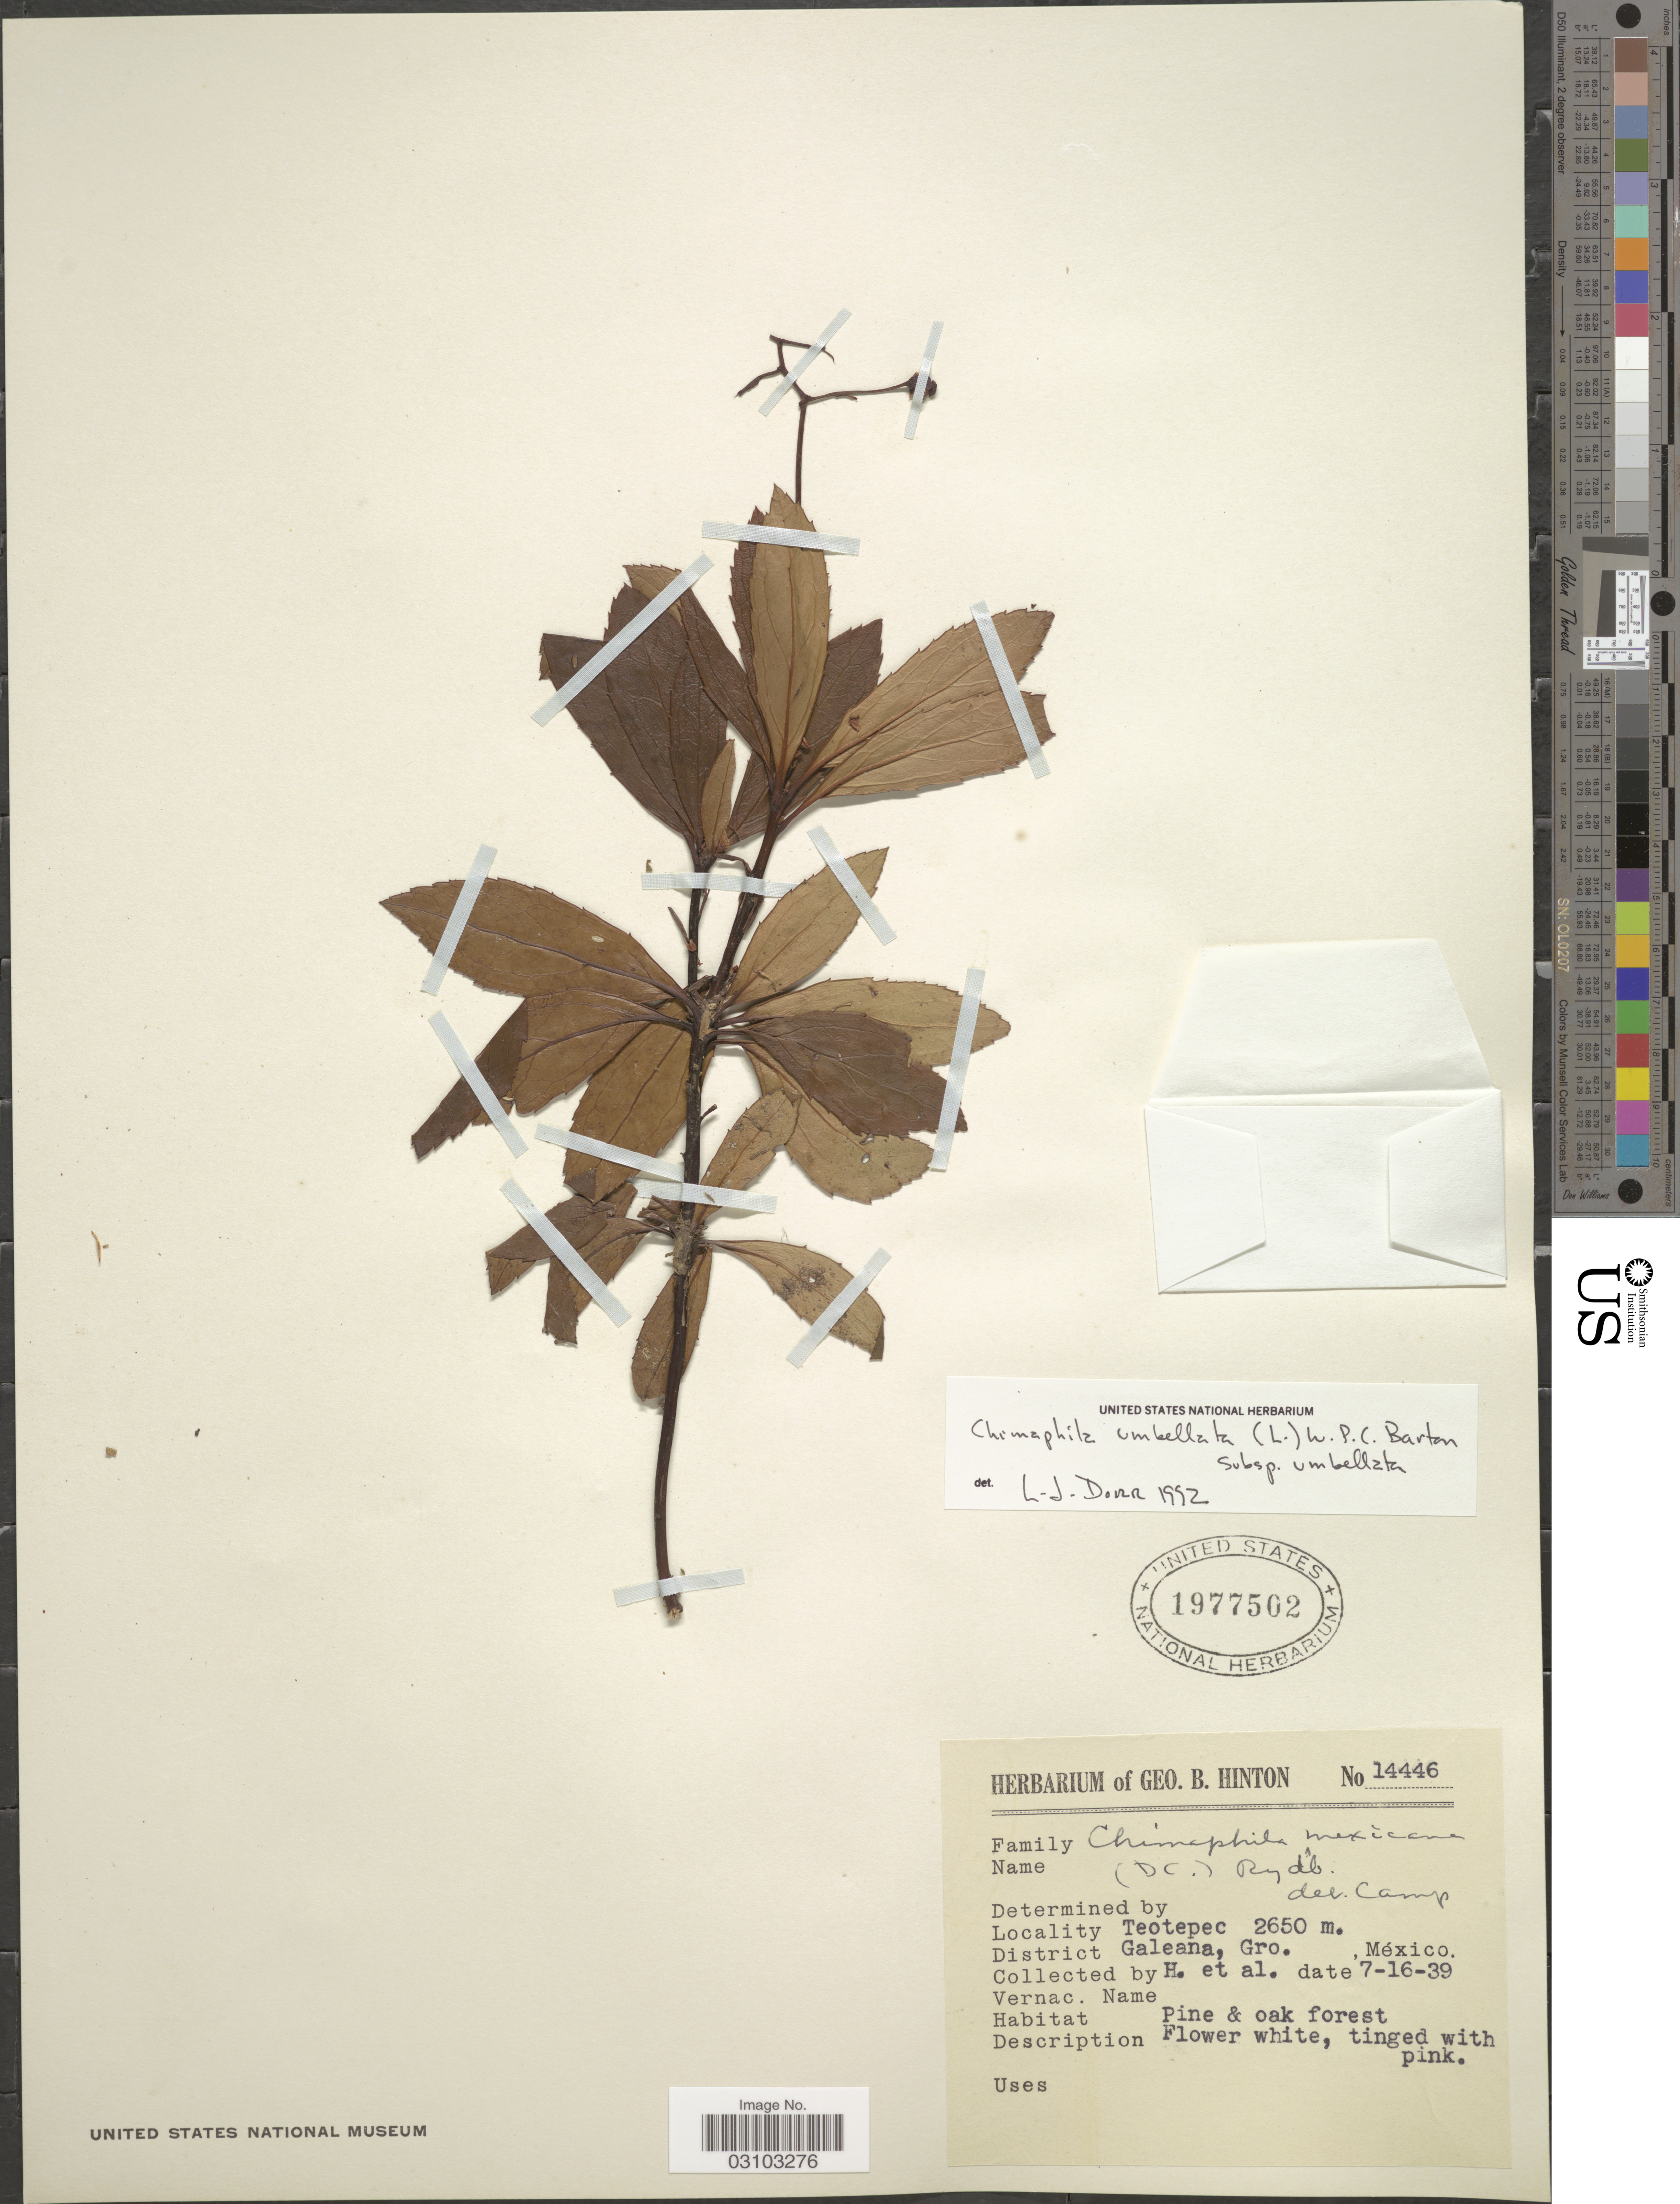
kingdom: Plantae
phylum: Tracheophyta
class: Magnoliopsida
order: Ericales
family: Ericaceae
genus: Chimaphila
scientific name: Chimaphila umbellata subsp. umbellata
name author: (L.) W.P.C. Barton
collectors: G. B. Hinton & et al.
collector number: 14446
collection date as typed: Transcribed d/m/y: 16/7/39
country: Mexico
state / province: Guerrero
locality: Teotepec, District Galeana.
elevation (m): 2650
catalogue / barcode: US 1977502